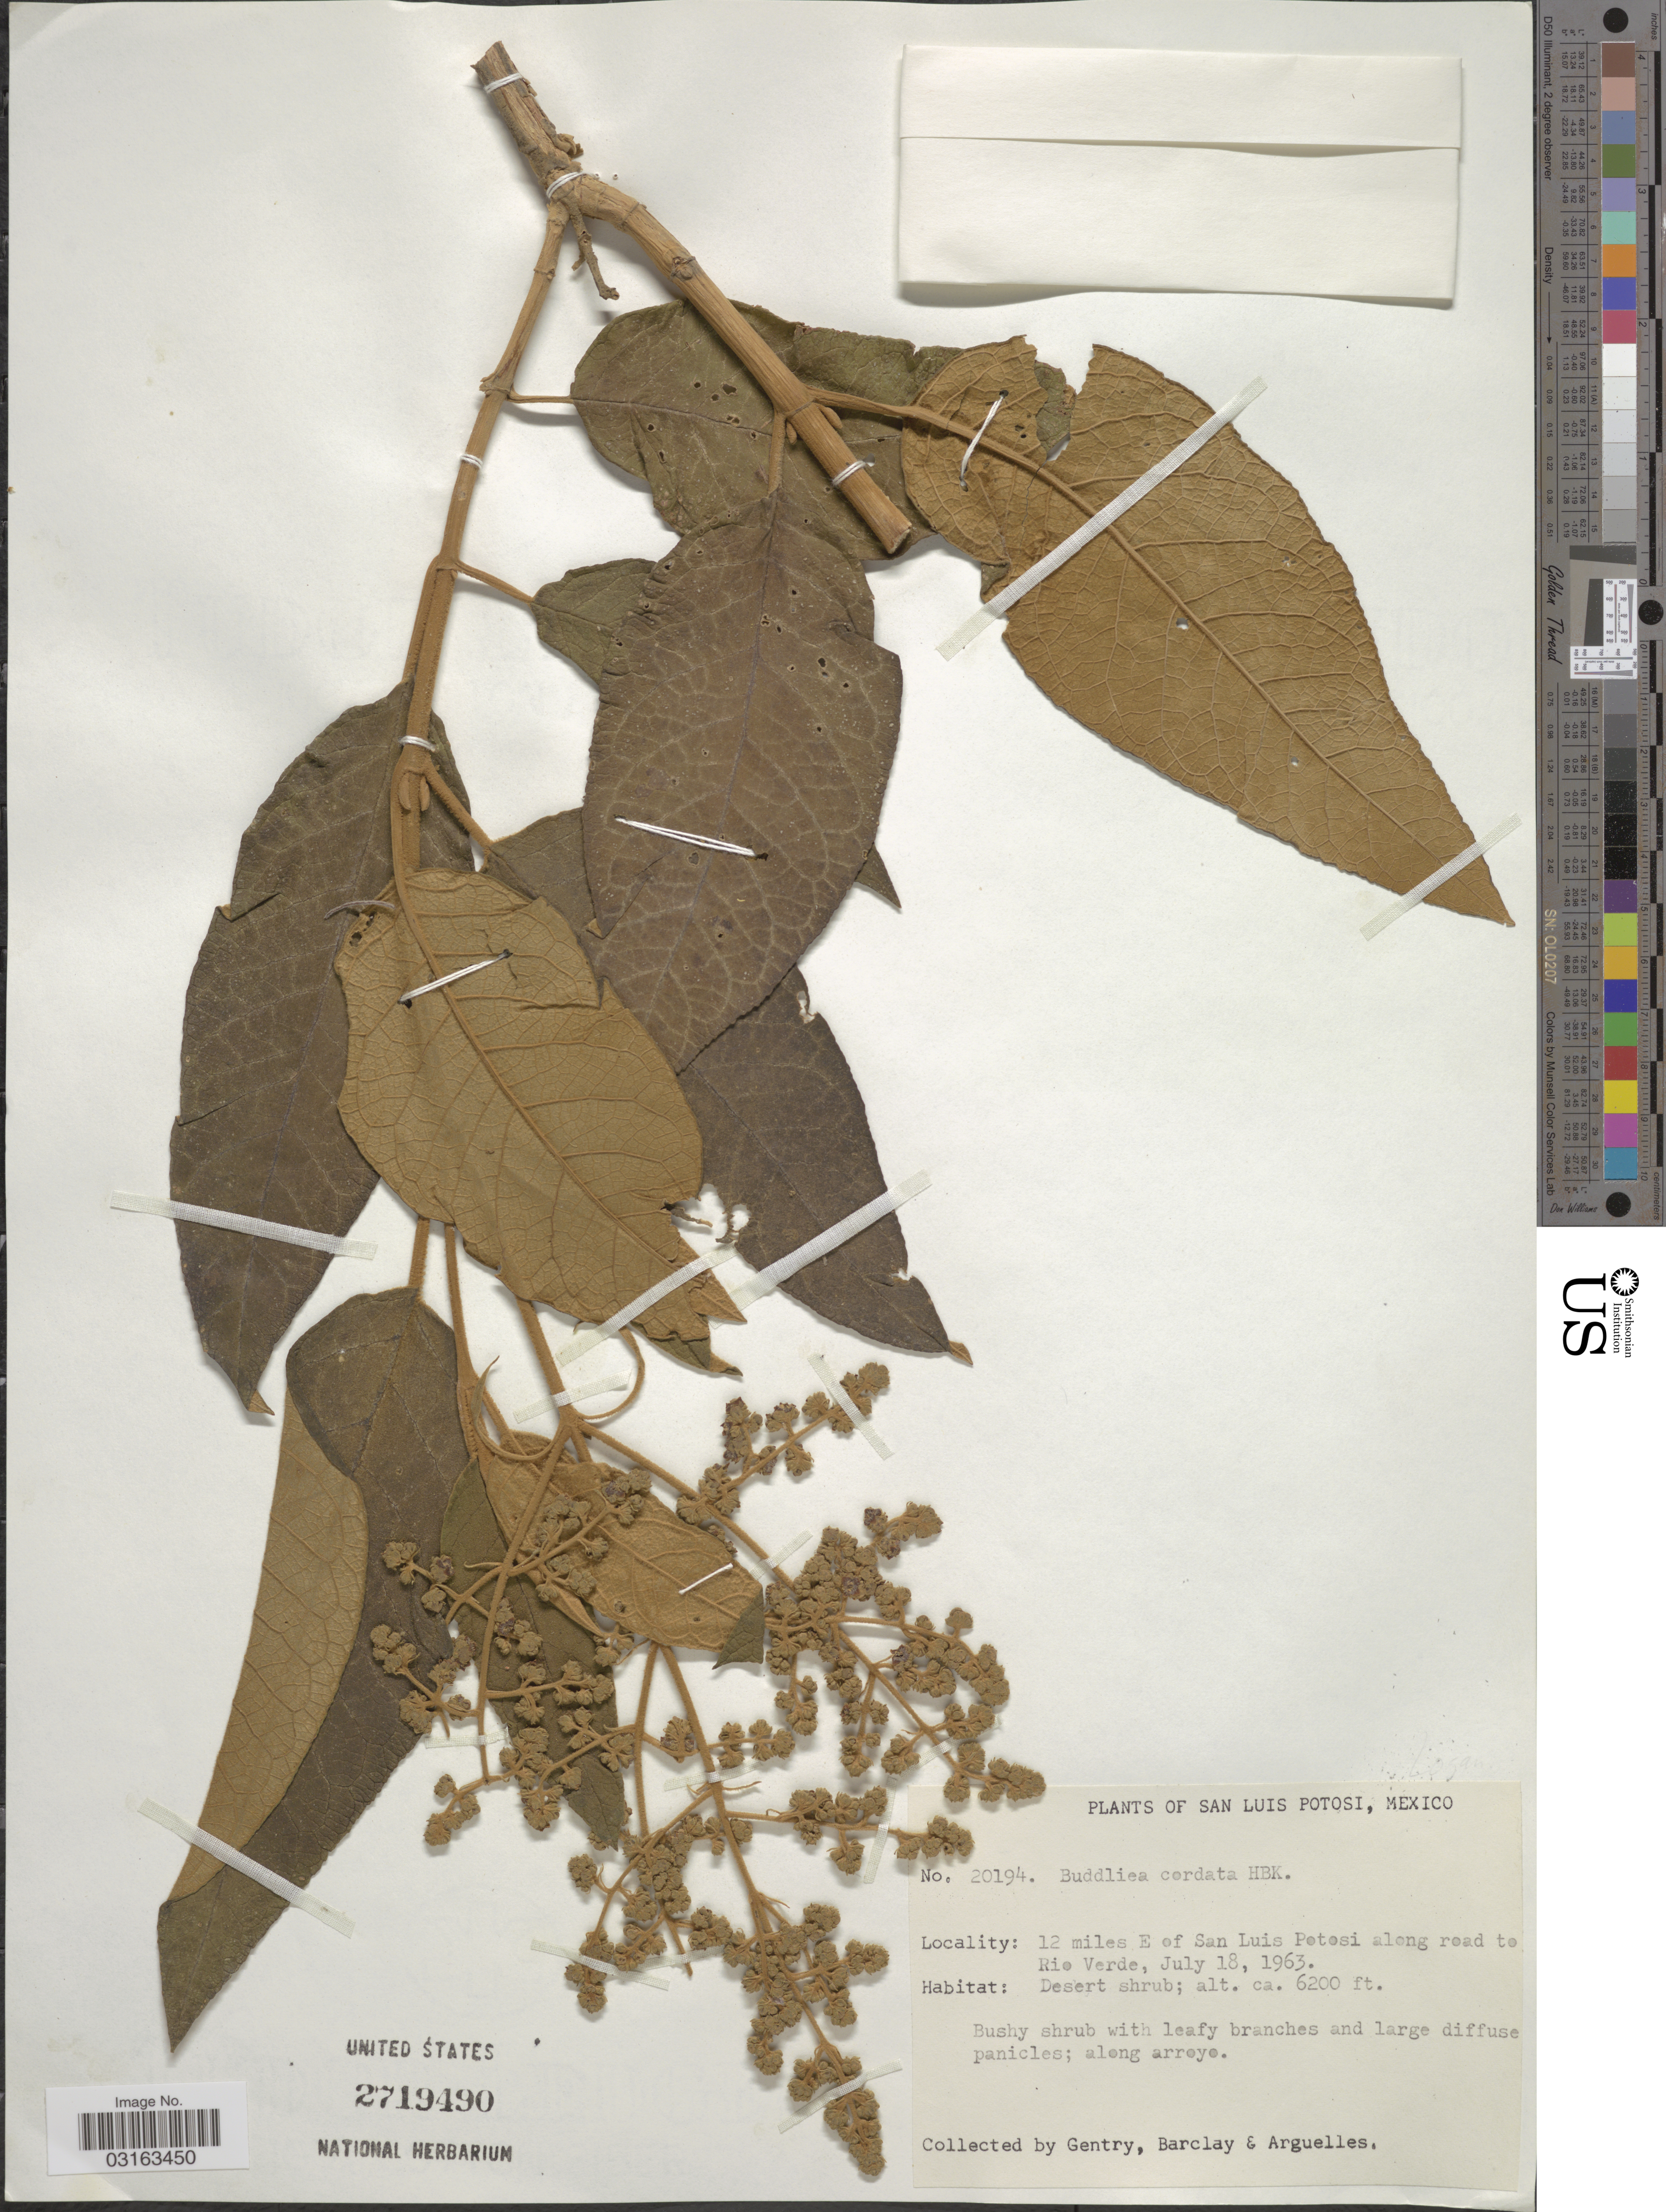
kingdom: Plantae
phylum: Tracheophyta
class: Magnoliopsida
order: Lamiales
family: Scrophulariaceae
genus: Buddleja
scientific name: Buddleja cordata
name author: Kunth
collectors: Gentry, --, -- Barclay & Arguelles, --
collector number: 20194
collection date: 1963-07-18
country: Mexico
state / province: San Luis Potosí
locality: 12 miles E of San Luis Potosi along road to Rio Verde.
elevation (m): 1890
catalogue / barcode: US 2719490